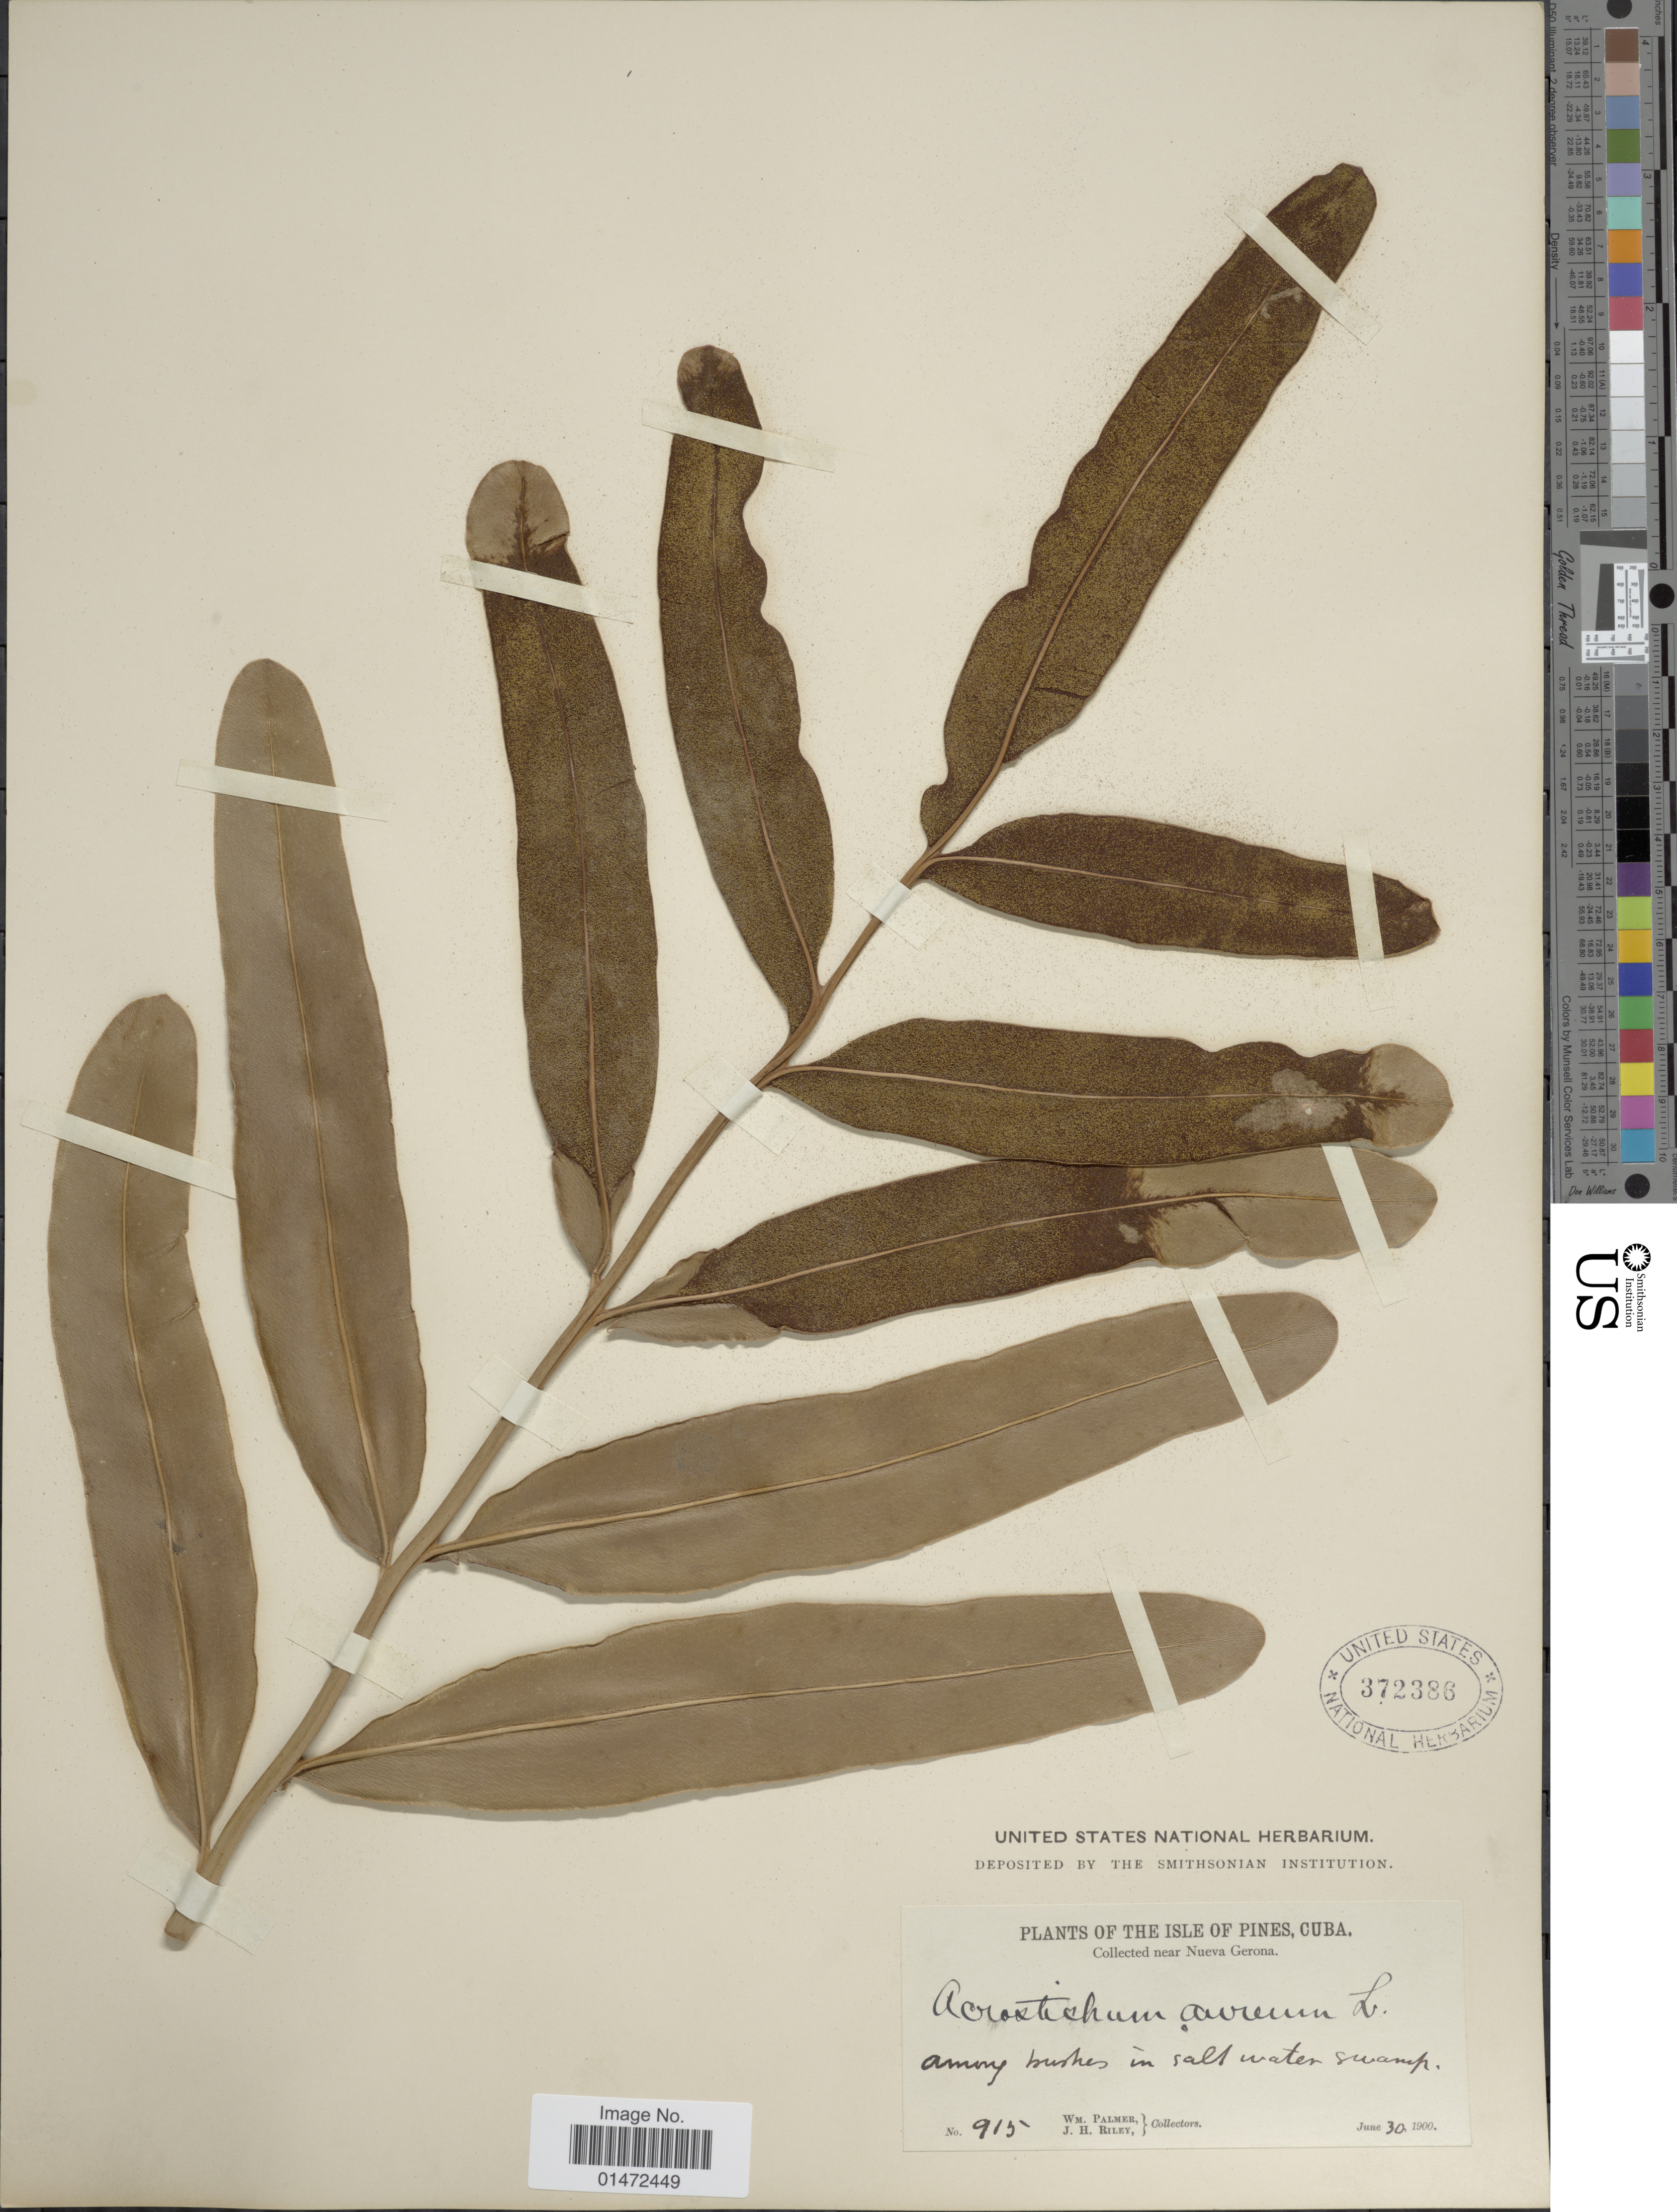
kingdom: Plantae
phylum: Tracheophyta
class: Polypodiopsida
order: Polypodiales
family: Pteridaceae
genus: Acrostichum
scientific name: Acrostichum aureum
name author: L.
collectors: W. Palmer & J. H. Riley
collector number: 915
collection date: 1900-06-30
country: Cuba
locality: Isle of Pines. Collected near Nueva Gerona. Among bushes in salt water swamp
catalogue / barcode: US 372386